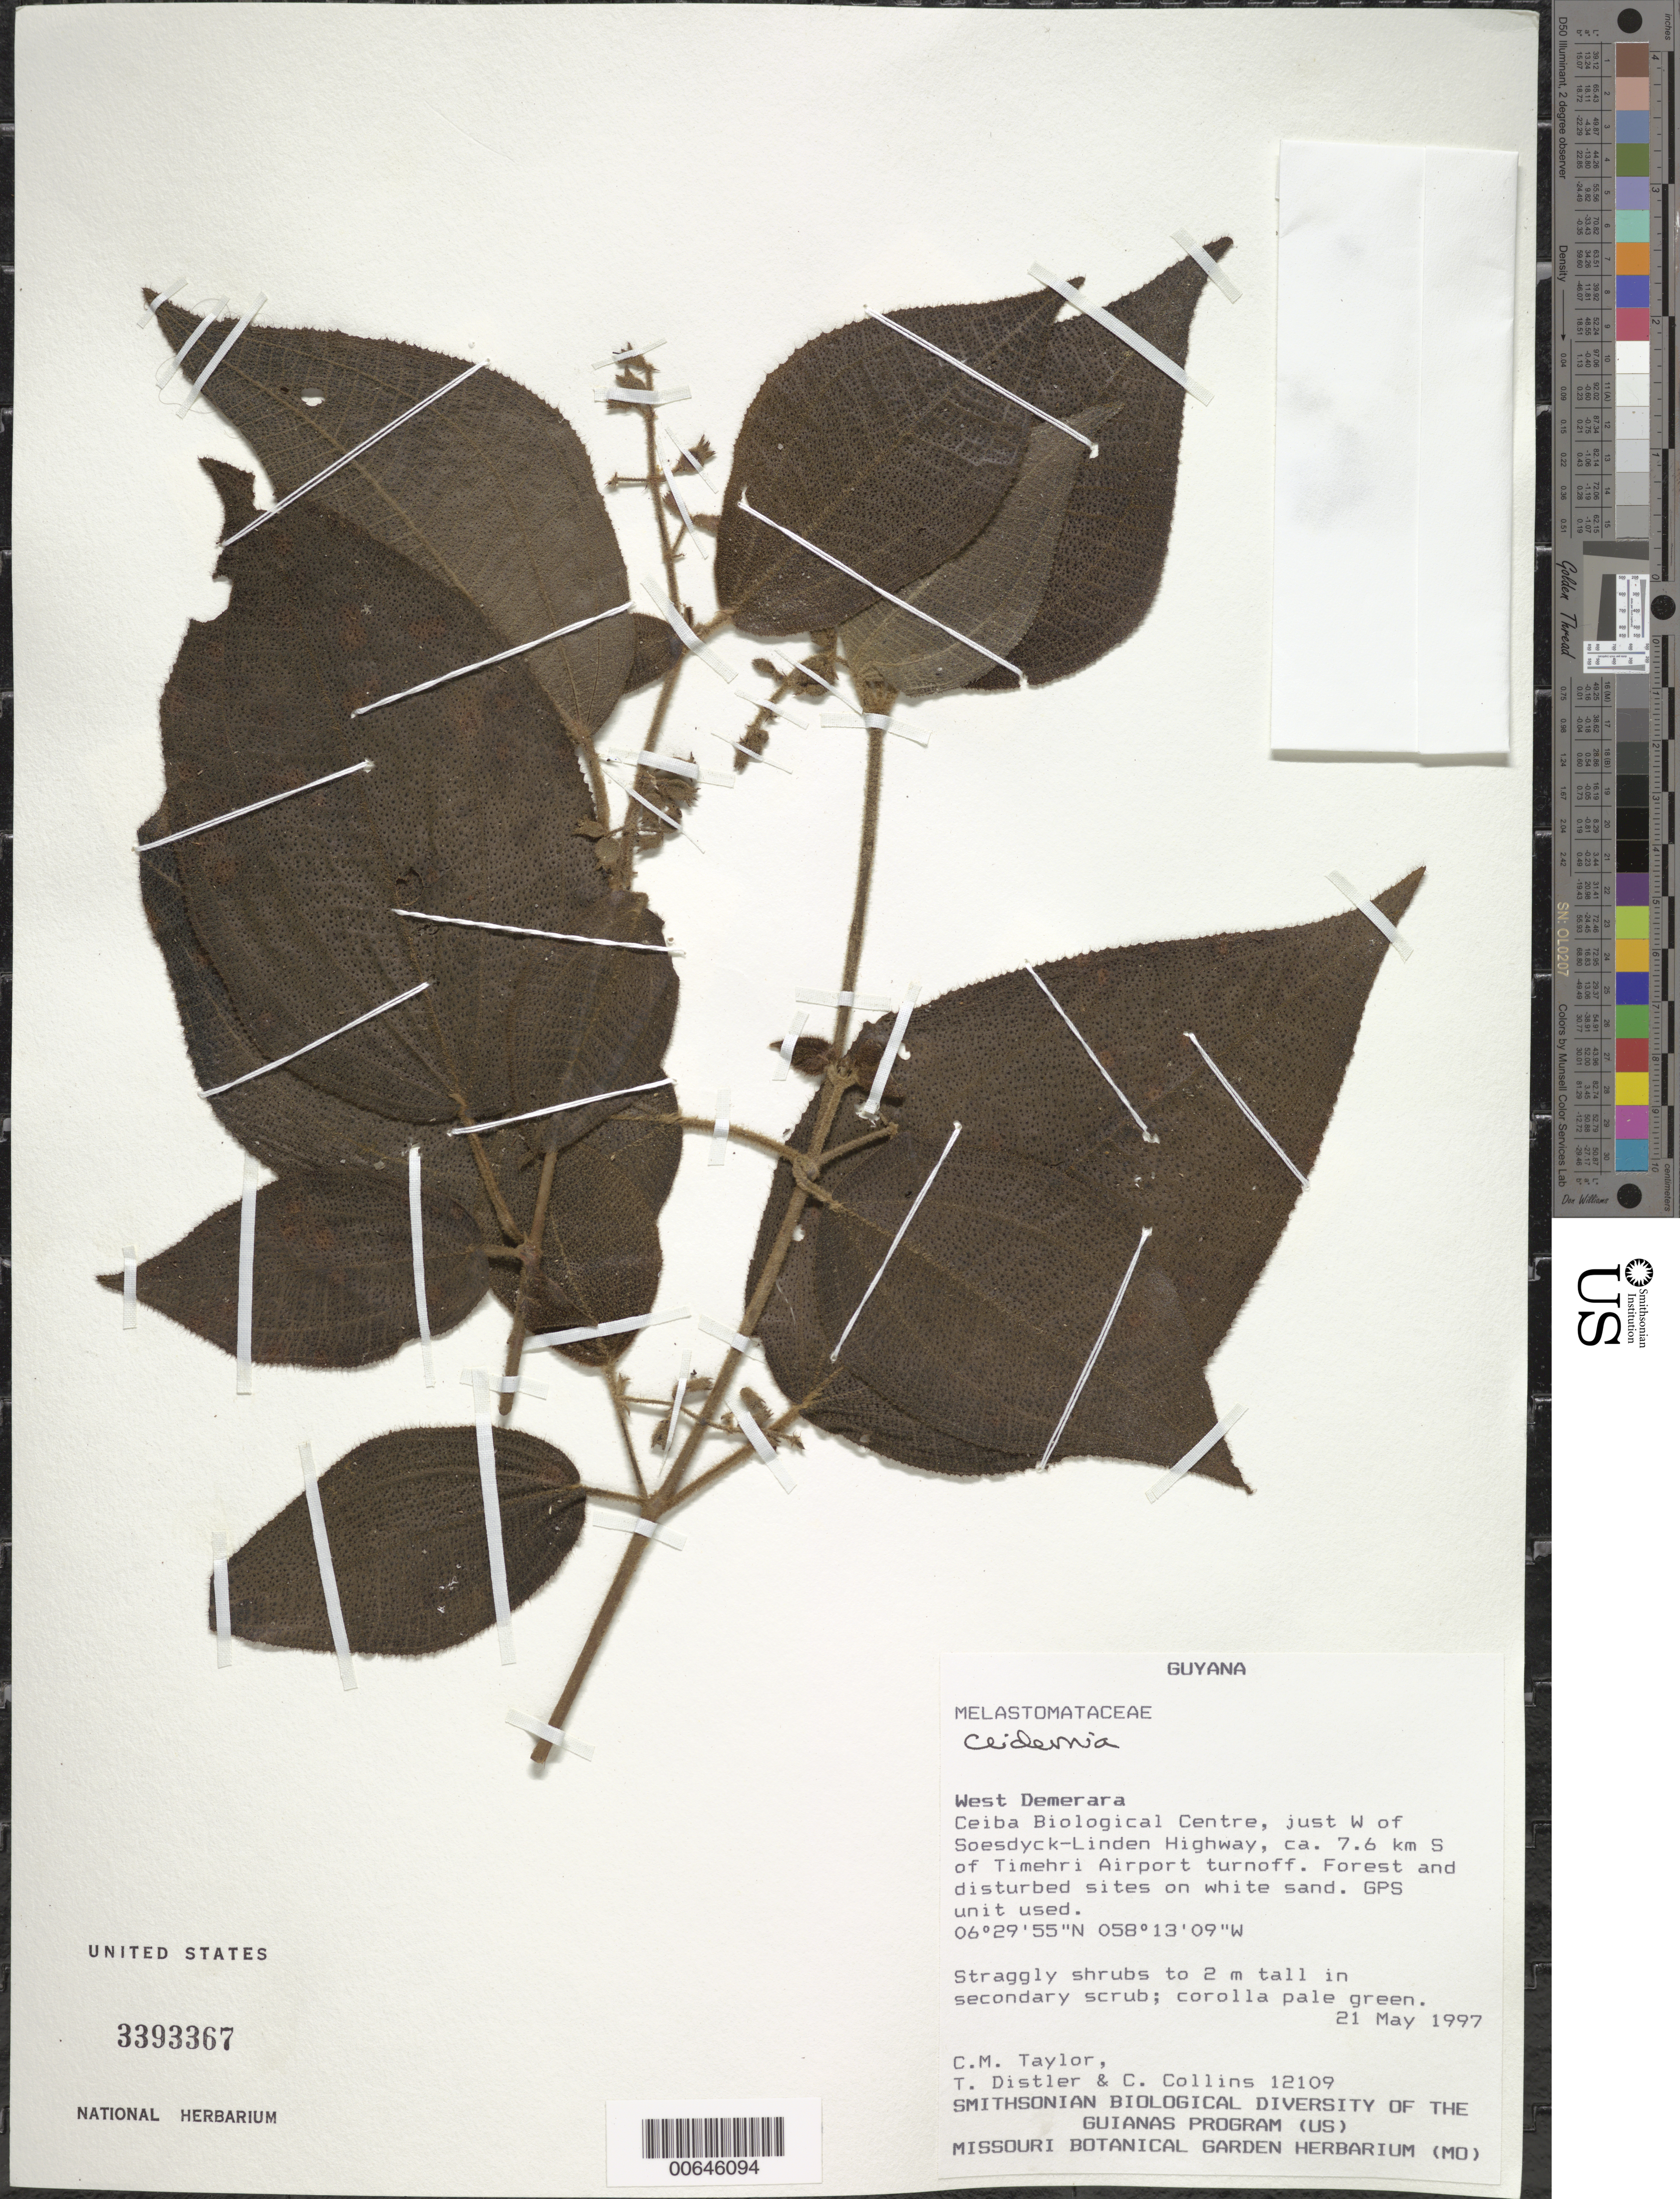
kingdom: Plantae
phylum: Tracheophyta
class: Magnoliopsida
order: Myrtales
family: Melastomataceae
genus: Miconia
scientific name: Miconia neourceolata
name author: Michelang.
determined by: Ferreira-Alves, R.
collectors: C. M. Taylor, T. Distler & C. Collins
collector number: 12109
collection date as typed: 21 May 1997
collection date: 1997-05-21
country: Guyana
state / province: Demerara-Mahaica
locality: Ceiba Biological Centre, just W of Soesdyck-Linden Hwy, ca. 7.6 km S of Timehri Airport turnoff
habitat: Forest & disturbed sites on white sand; in secondary scrub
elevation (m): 15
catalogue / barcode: US 3393367